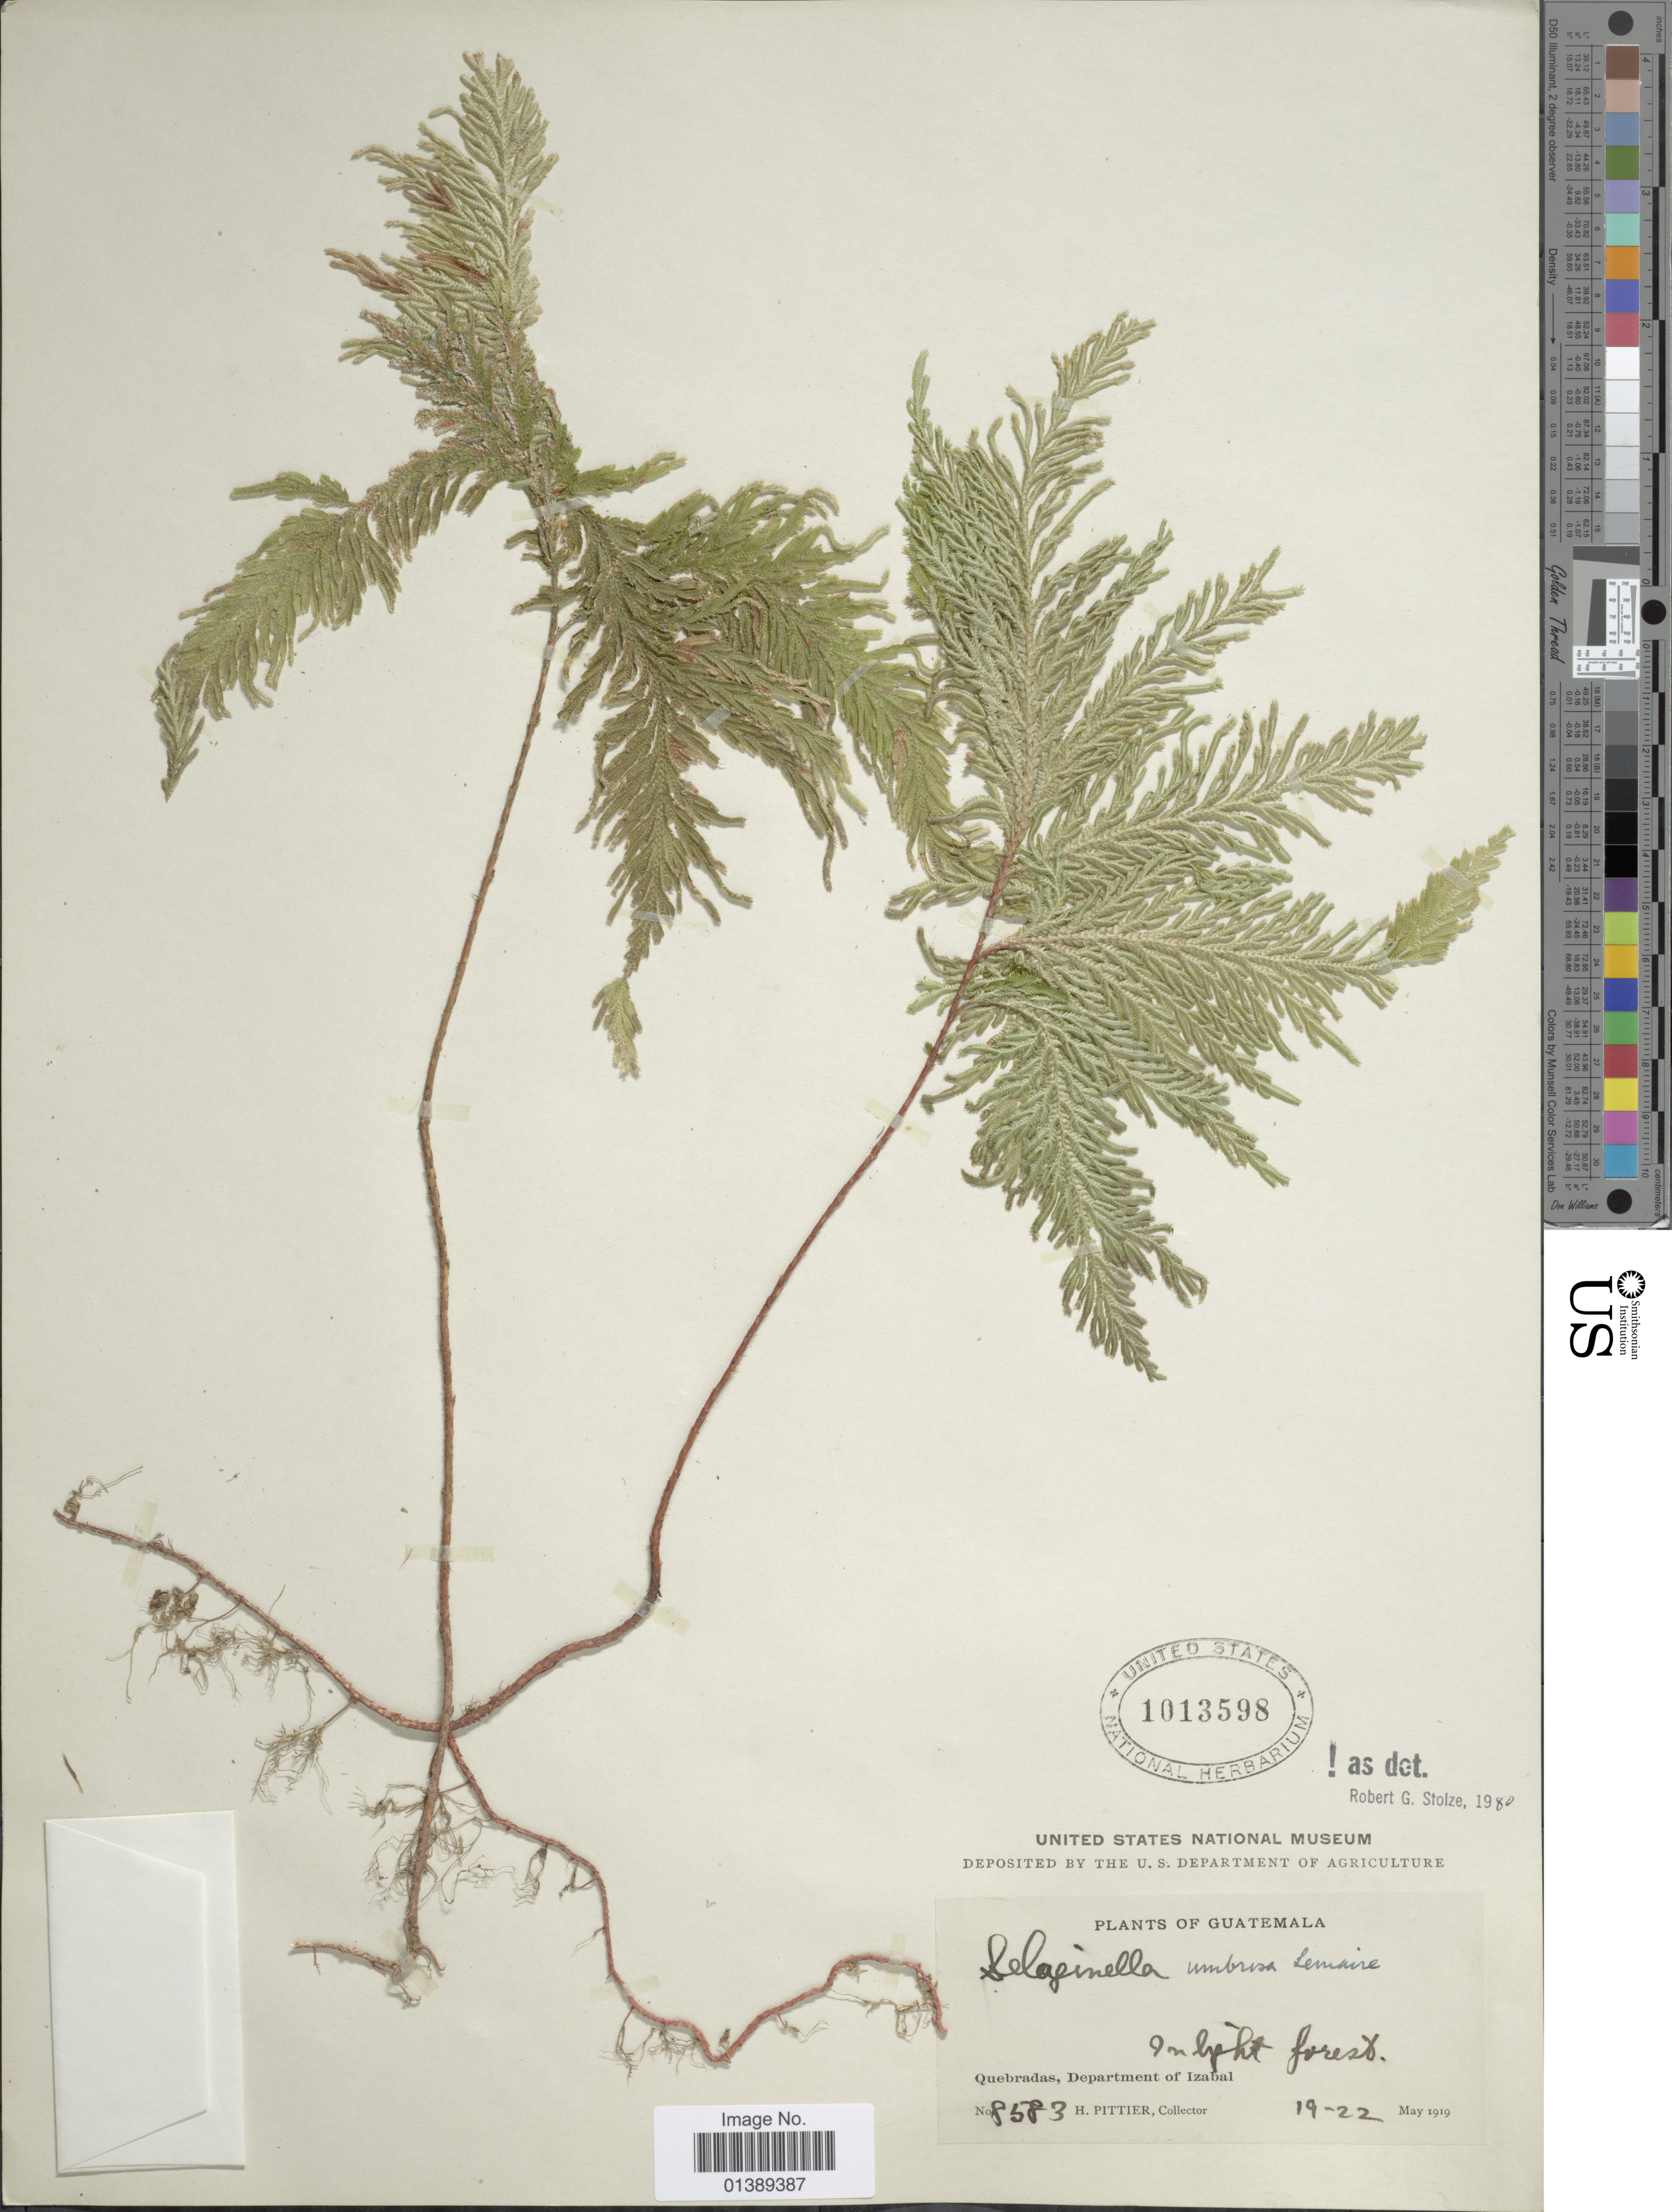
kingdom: Plantae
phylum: Tracheophyta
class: Lycopodiopsida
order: Selaginellales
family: Selaginellaceae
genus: Selaginella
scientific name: Selaginella umbrosa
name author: Lem. ex Hieron.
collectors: H. F. Pittier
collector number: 8583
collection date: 1919-05-19/1919-05-22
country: Guatemala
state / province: Izabal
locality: Quebradas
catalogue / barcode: US 1013598